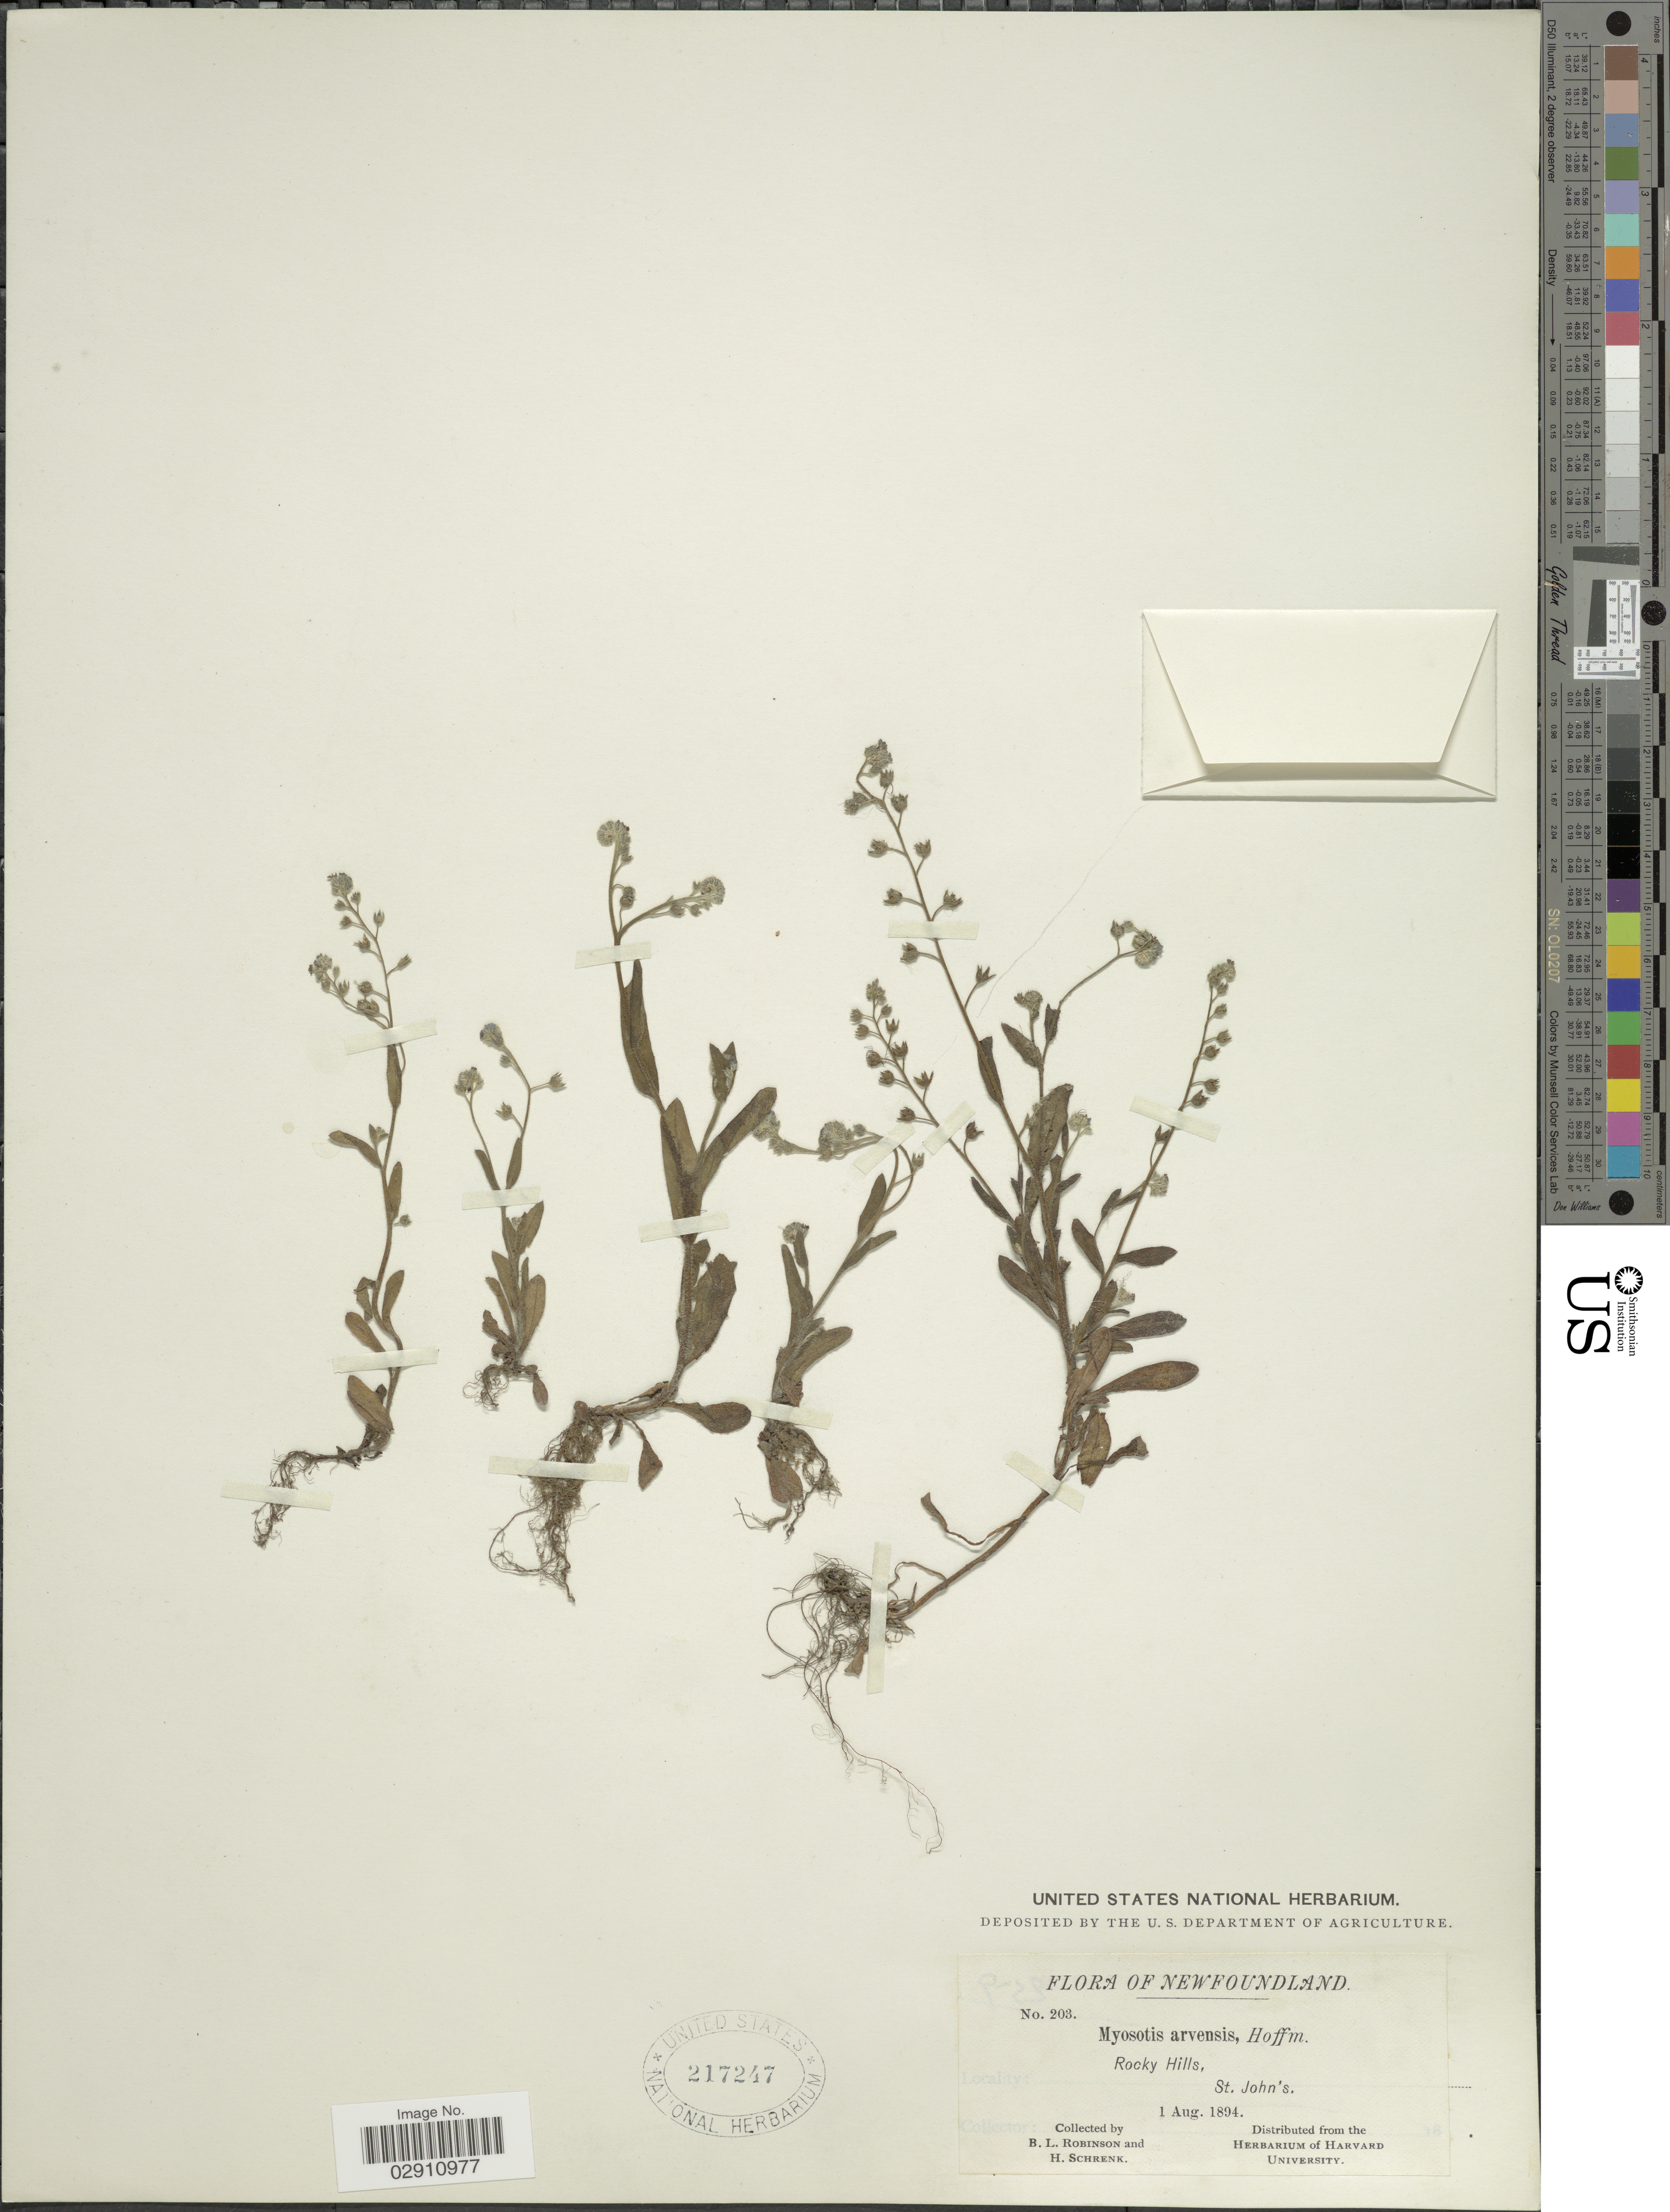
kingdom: Plantae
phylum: Tracheophyta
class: Magnoliopsida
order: Boraginales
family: Boraginaceae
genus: Myosotis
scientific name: Myosotis arvensis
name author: (L.) Hill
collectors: B. L. Robinson & H. Schrenk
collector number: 203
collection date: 1894-08-01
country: Canada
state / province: Newfoundland and Labrador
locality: Rocky Hills, St. John's.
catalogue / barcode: US 217247